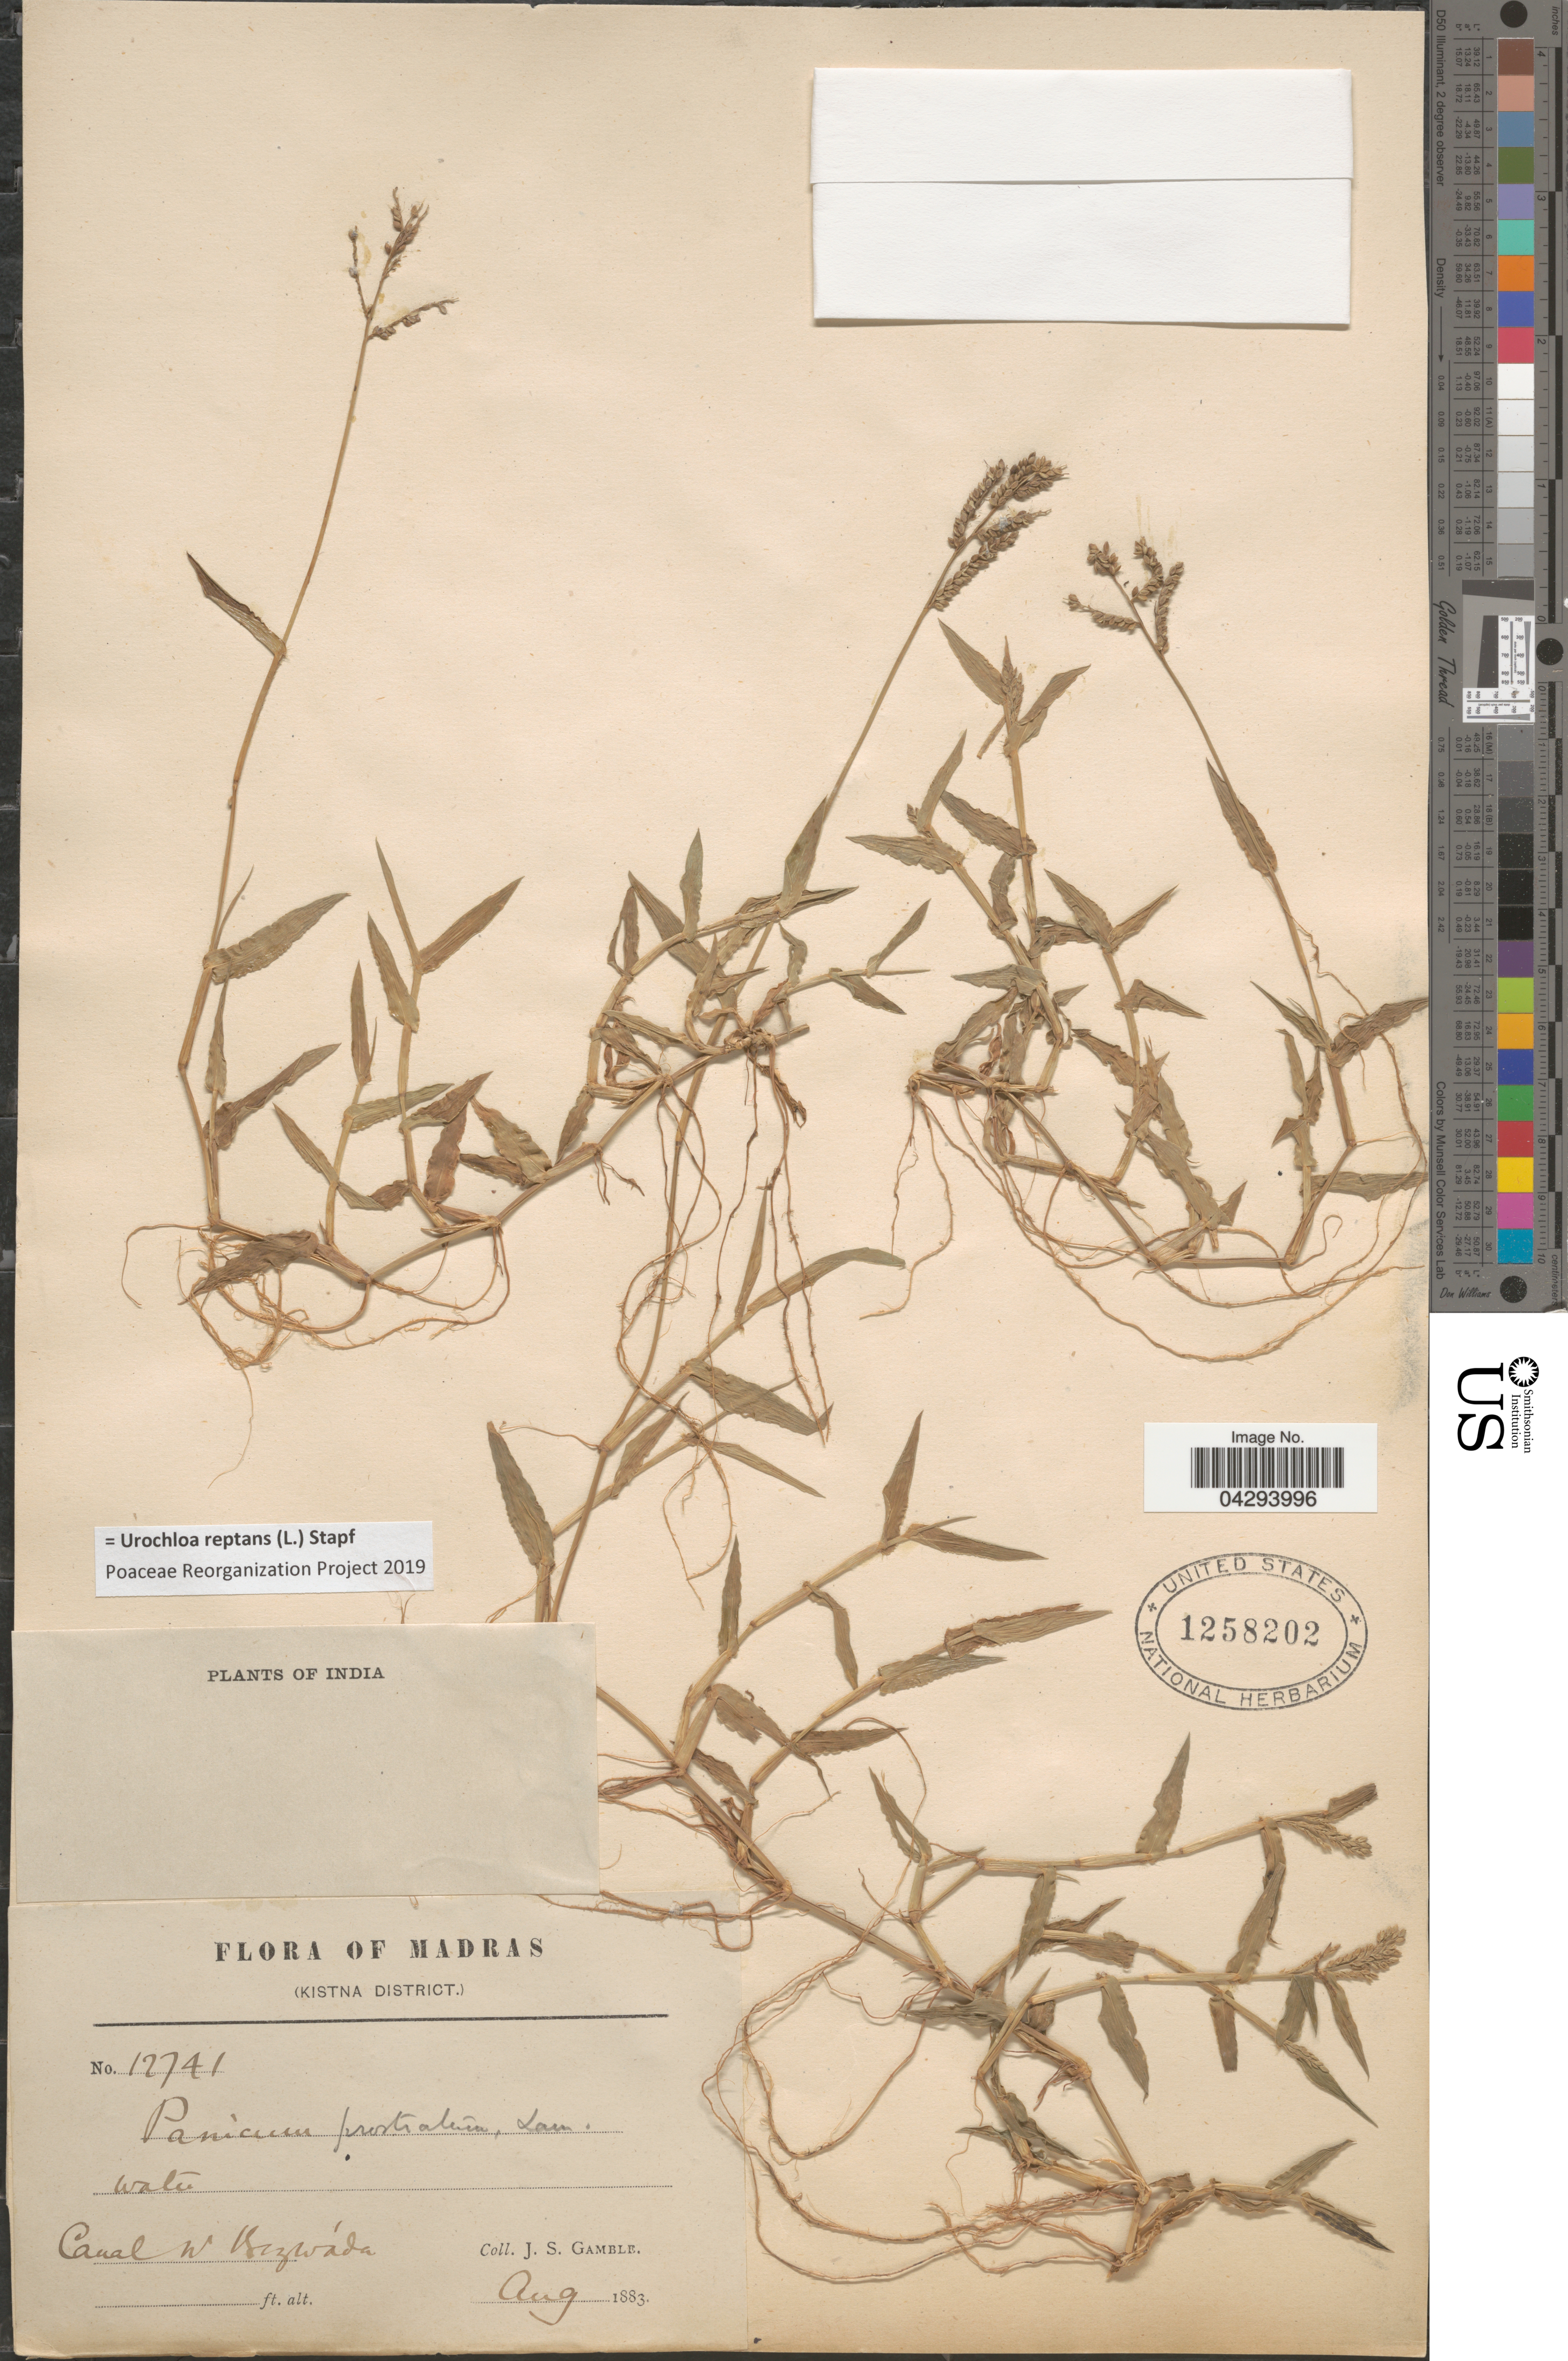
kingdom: Plantae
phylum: Tracheophyta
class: Liliopsida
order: Poales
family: Poaceae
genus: Urochloa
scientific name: Urochloa reptans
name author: (L.) Stapf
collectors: J. S. Gamble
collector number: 12741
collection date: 1883-08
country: India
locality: Madras. (Kistna District). Canal nr Bozwada.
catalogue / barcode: US 1258202